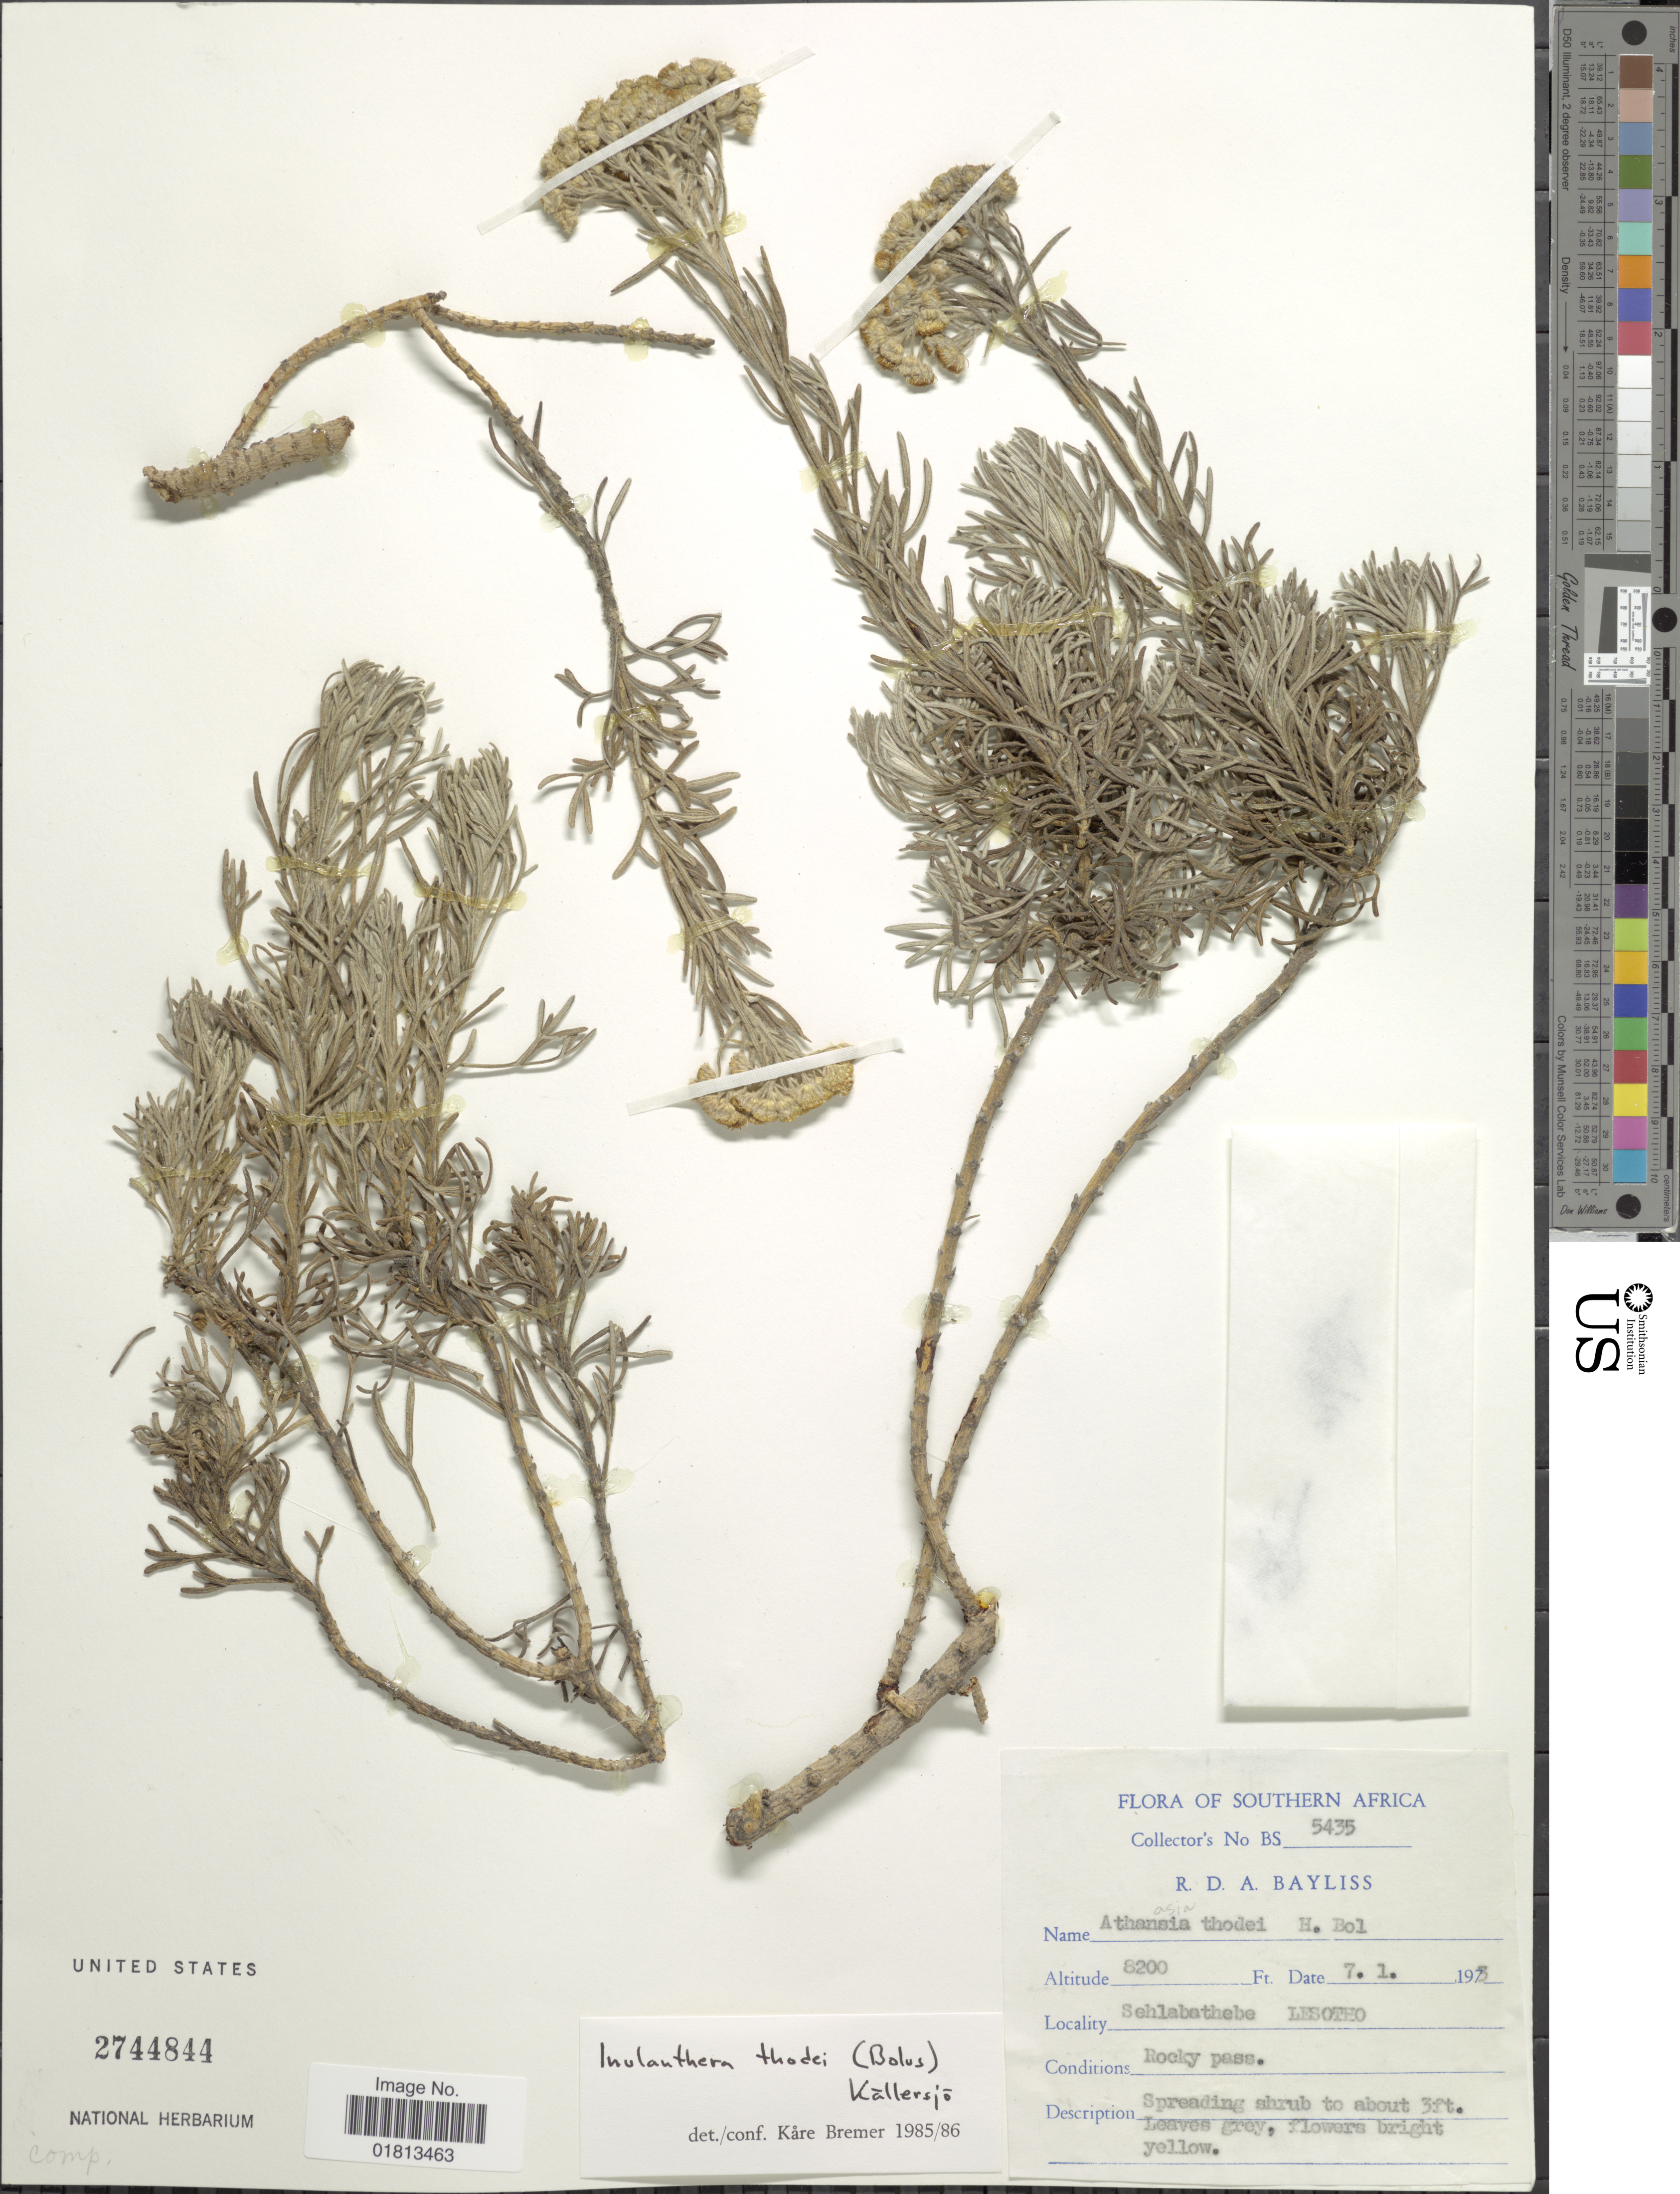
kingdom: Plantae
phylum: Tracheophyta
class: Magnoliopsida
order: Asterales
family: Asteraceae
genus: Inulanthera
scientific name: Inulanthera thodei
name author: (Bolus) Källersjö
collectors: R. Bayliss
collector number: BS 5435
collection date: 1973-01-07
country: Lesotho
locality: Southern Africa, Sehlabathebe Lesoteo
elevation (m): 2499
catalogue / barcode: US 2744844